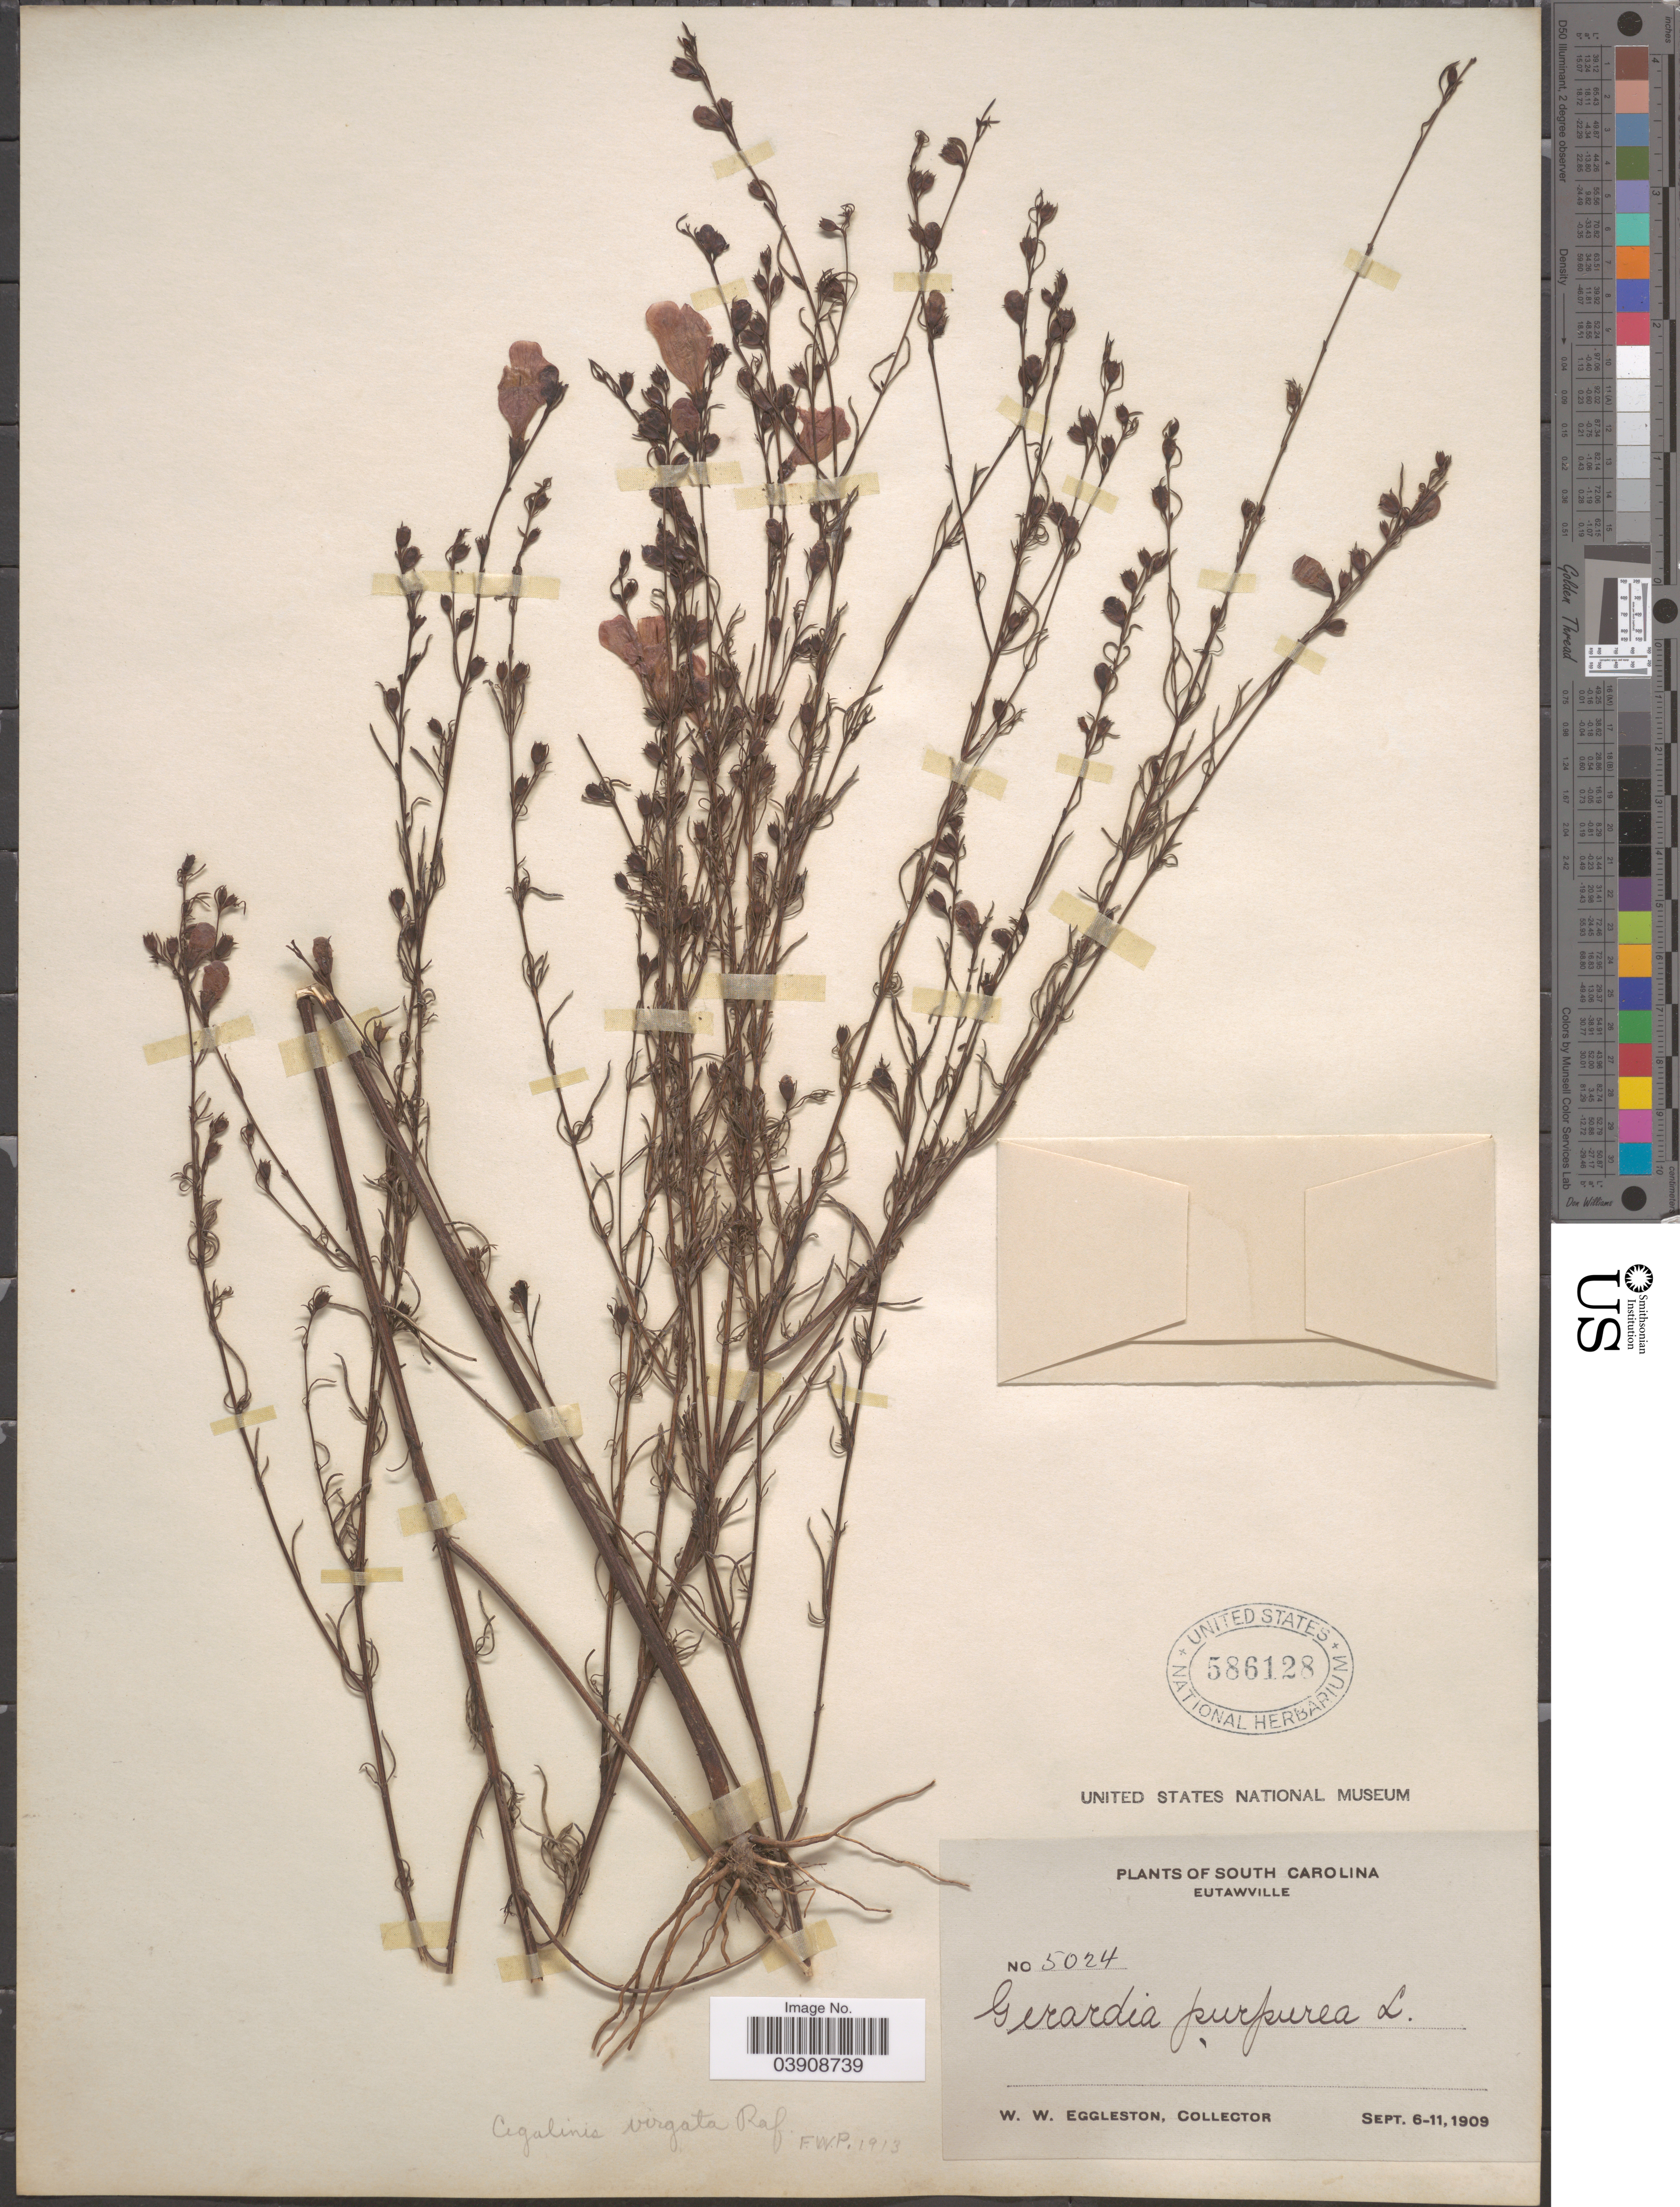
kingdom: Plantae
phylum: Tracheophyta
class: Magnoliopsida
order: Lamiales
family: Orobanchaceae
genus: Agalinis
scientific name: Agalinis virgata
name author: Raf.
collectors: W. W. Eggleston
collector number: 5024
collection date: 1909-09-06/1909-09-11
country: United States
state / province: South Carolina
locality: Eutawville.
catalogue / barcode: US 586128